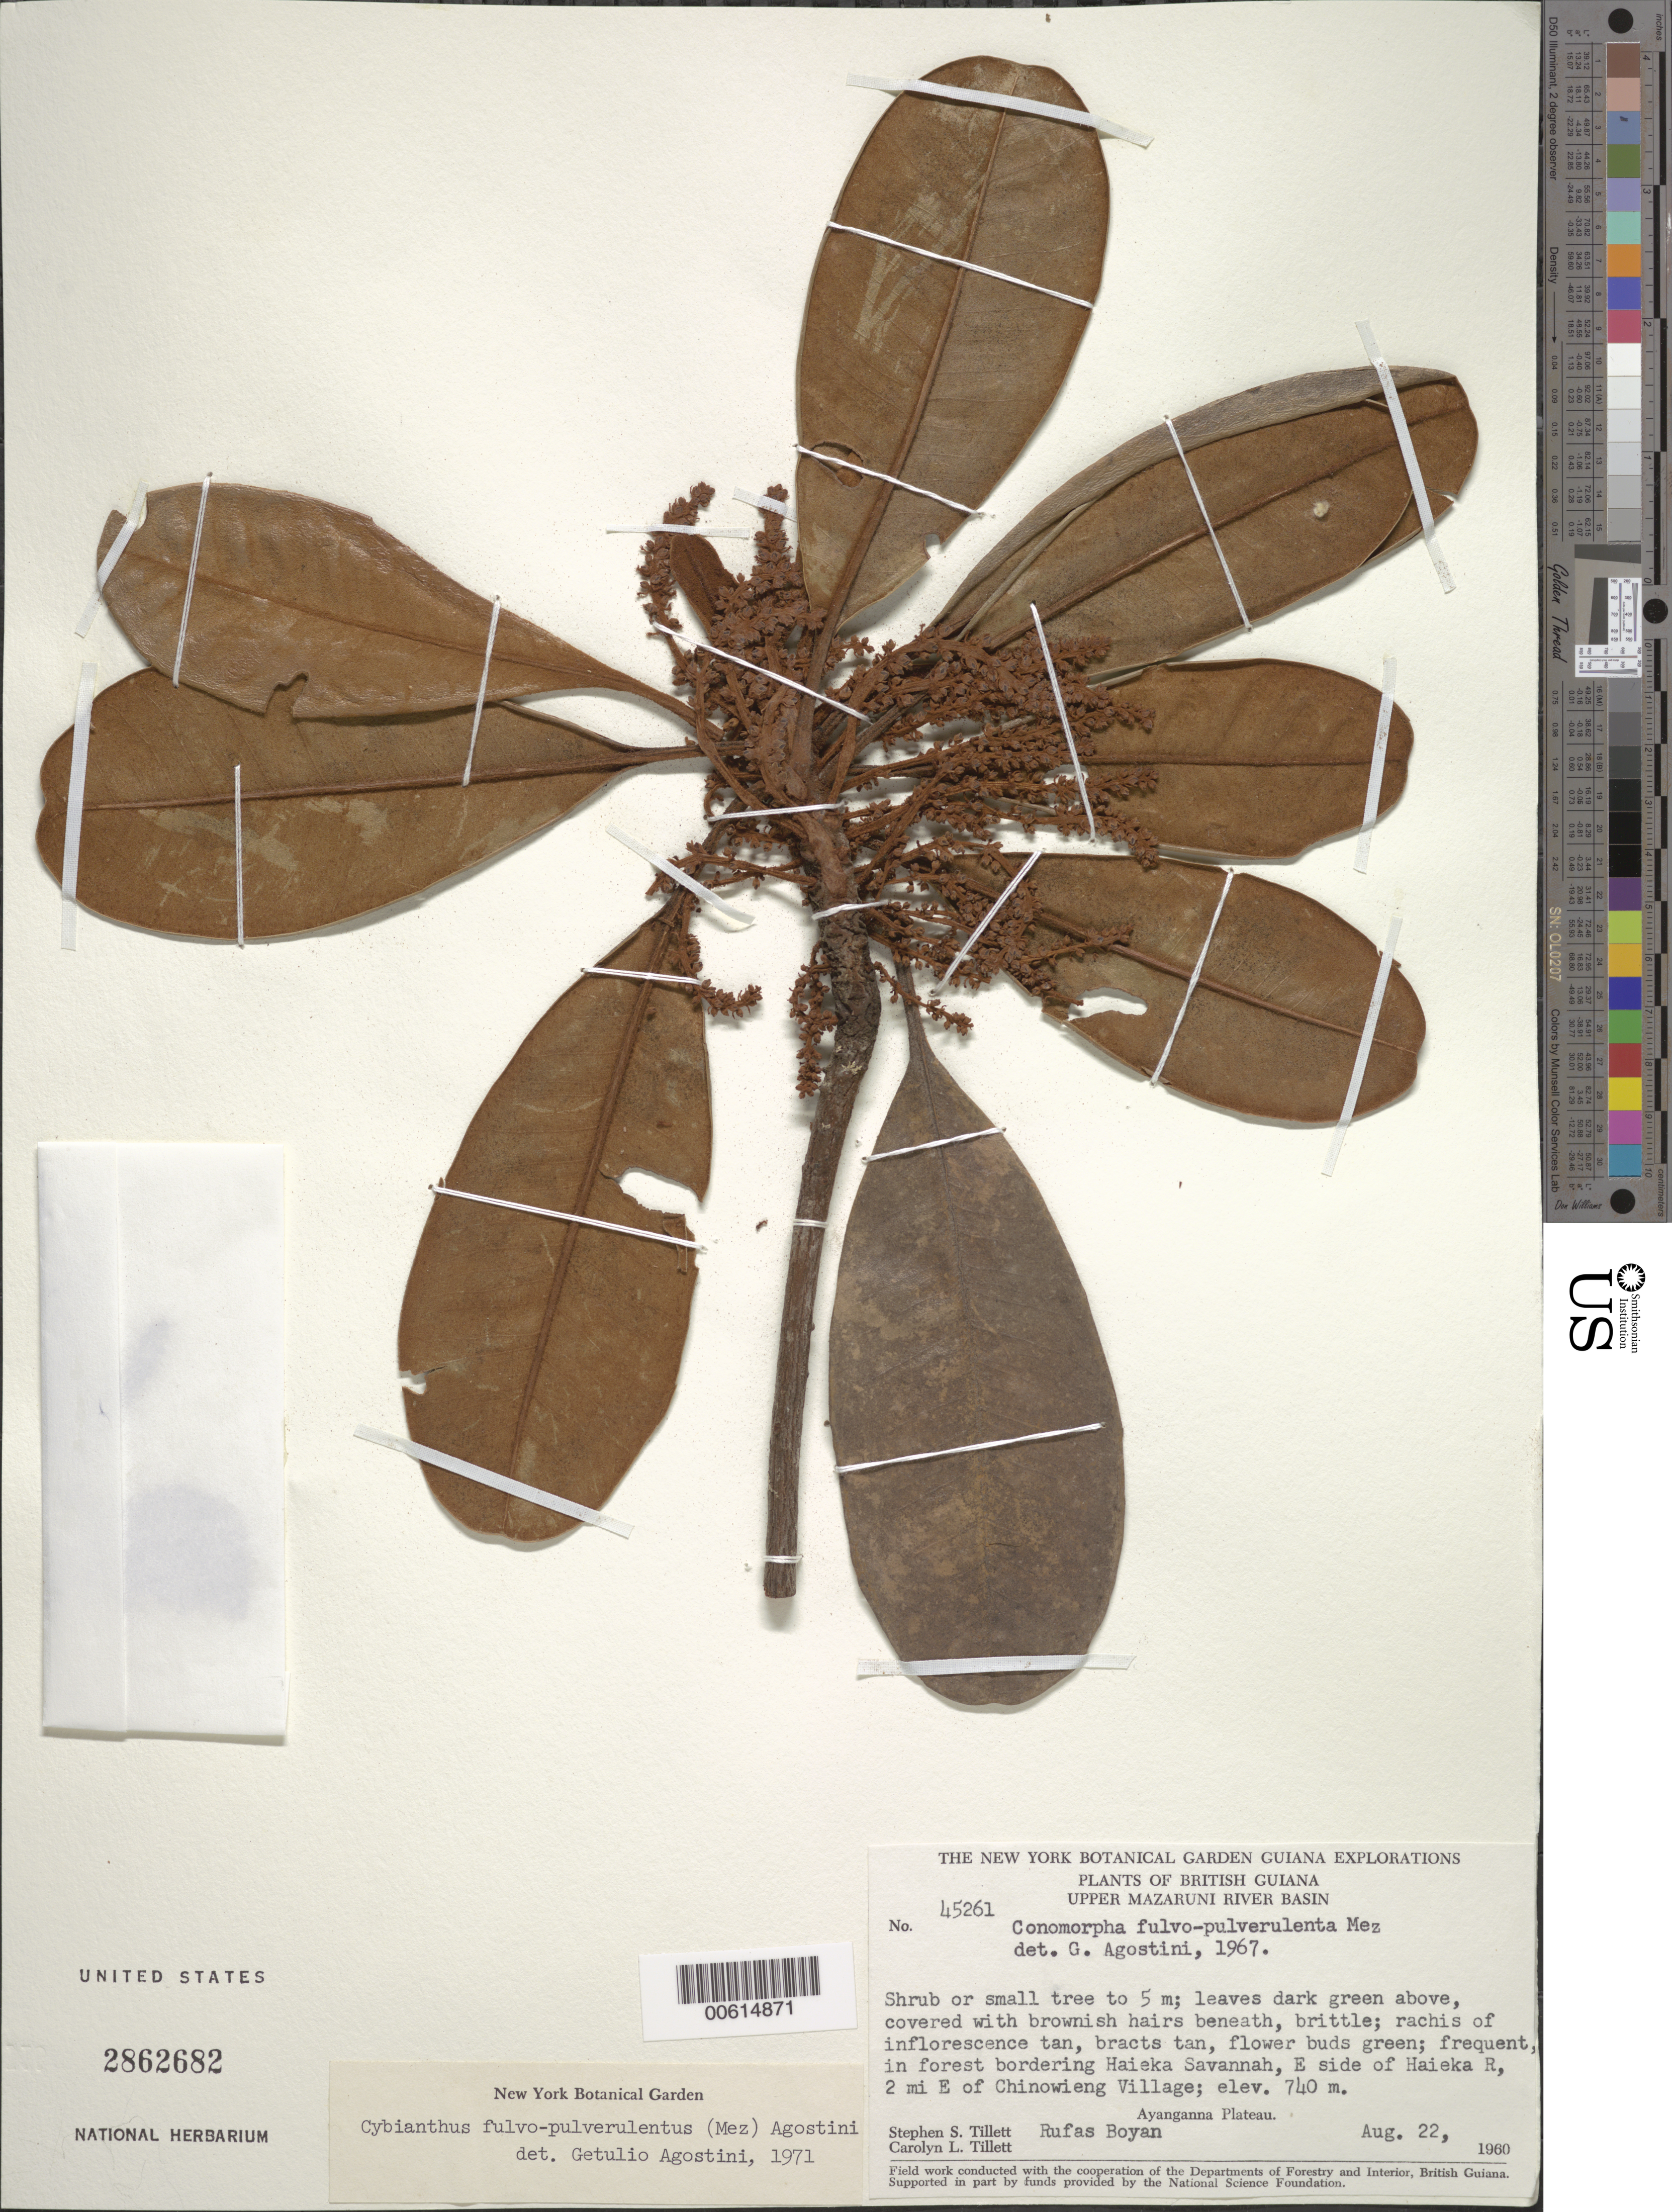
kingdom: Plantae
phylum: Tracheophyta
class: Magnoliopsida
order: Ericales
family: Primulaceae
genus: Cybianthus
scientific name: Cybianthus fulvopulverulentus subsp. fulvopulverulentus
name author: (Mez) G. Agostini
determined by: Agostini, --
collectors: S. S. Tillett, C. L. Tillett & R. Boyan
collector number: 45261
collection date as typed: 22-Aug-60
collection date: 1960-08-22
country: Guyana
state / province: Cuyuni-Mazaruni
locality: Haieka Savanna, E side of Haieka R., 2 mi. E of Chinowieng Village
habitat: Forest bordering savanna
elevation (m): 740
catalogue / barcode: US 2862682